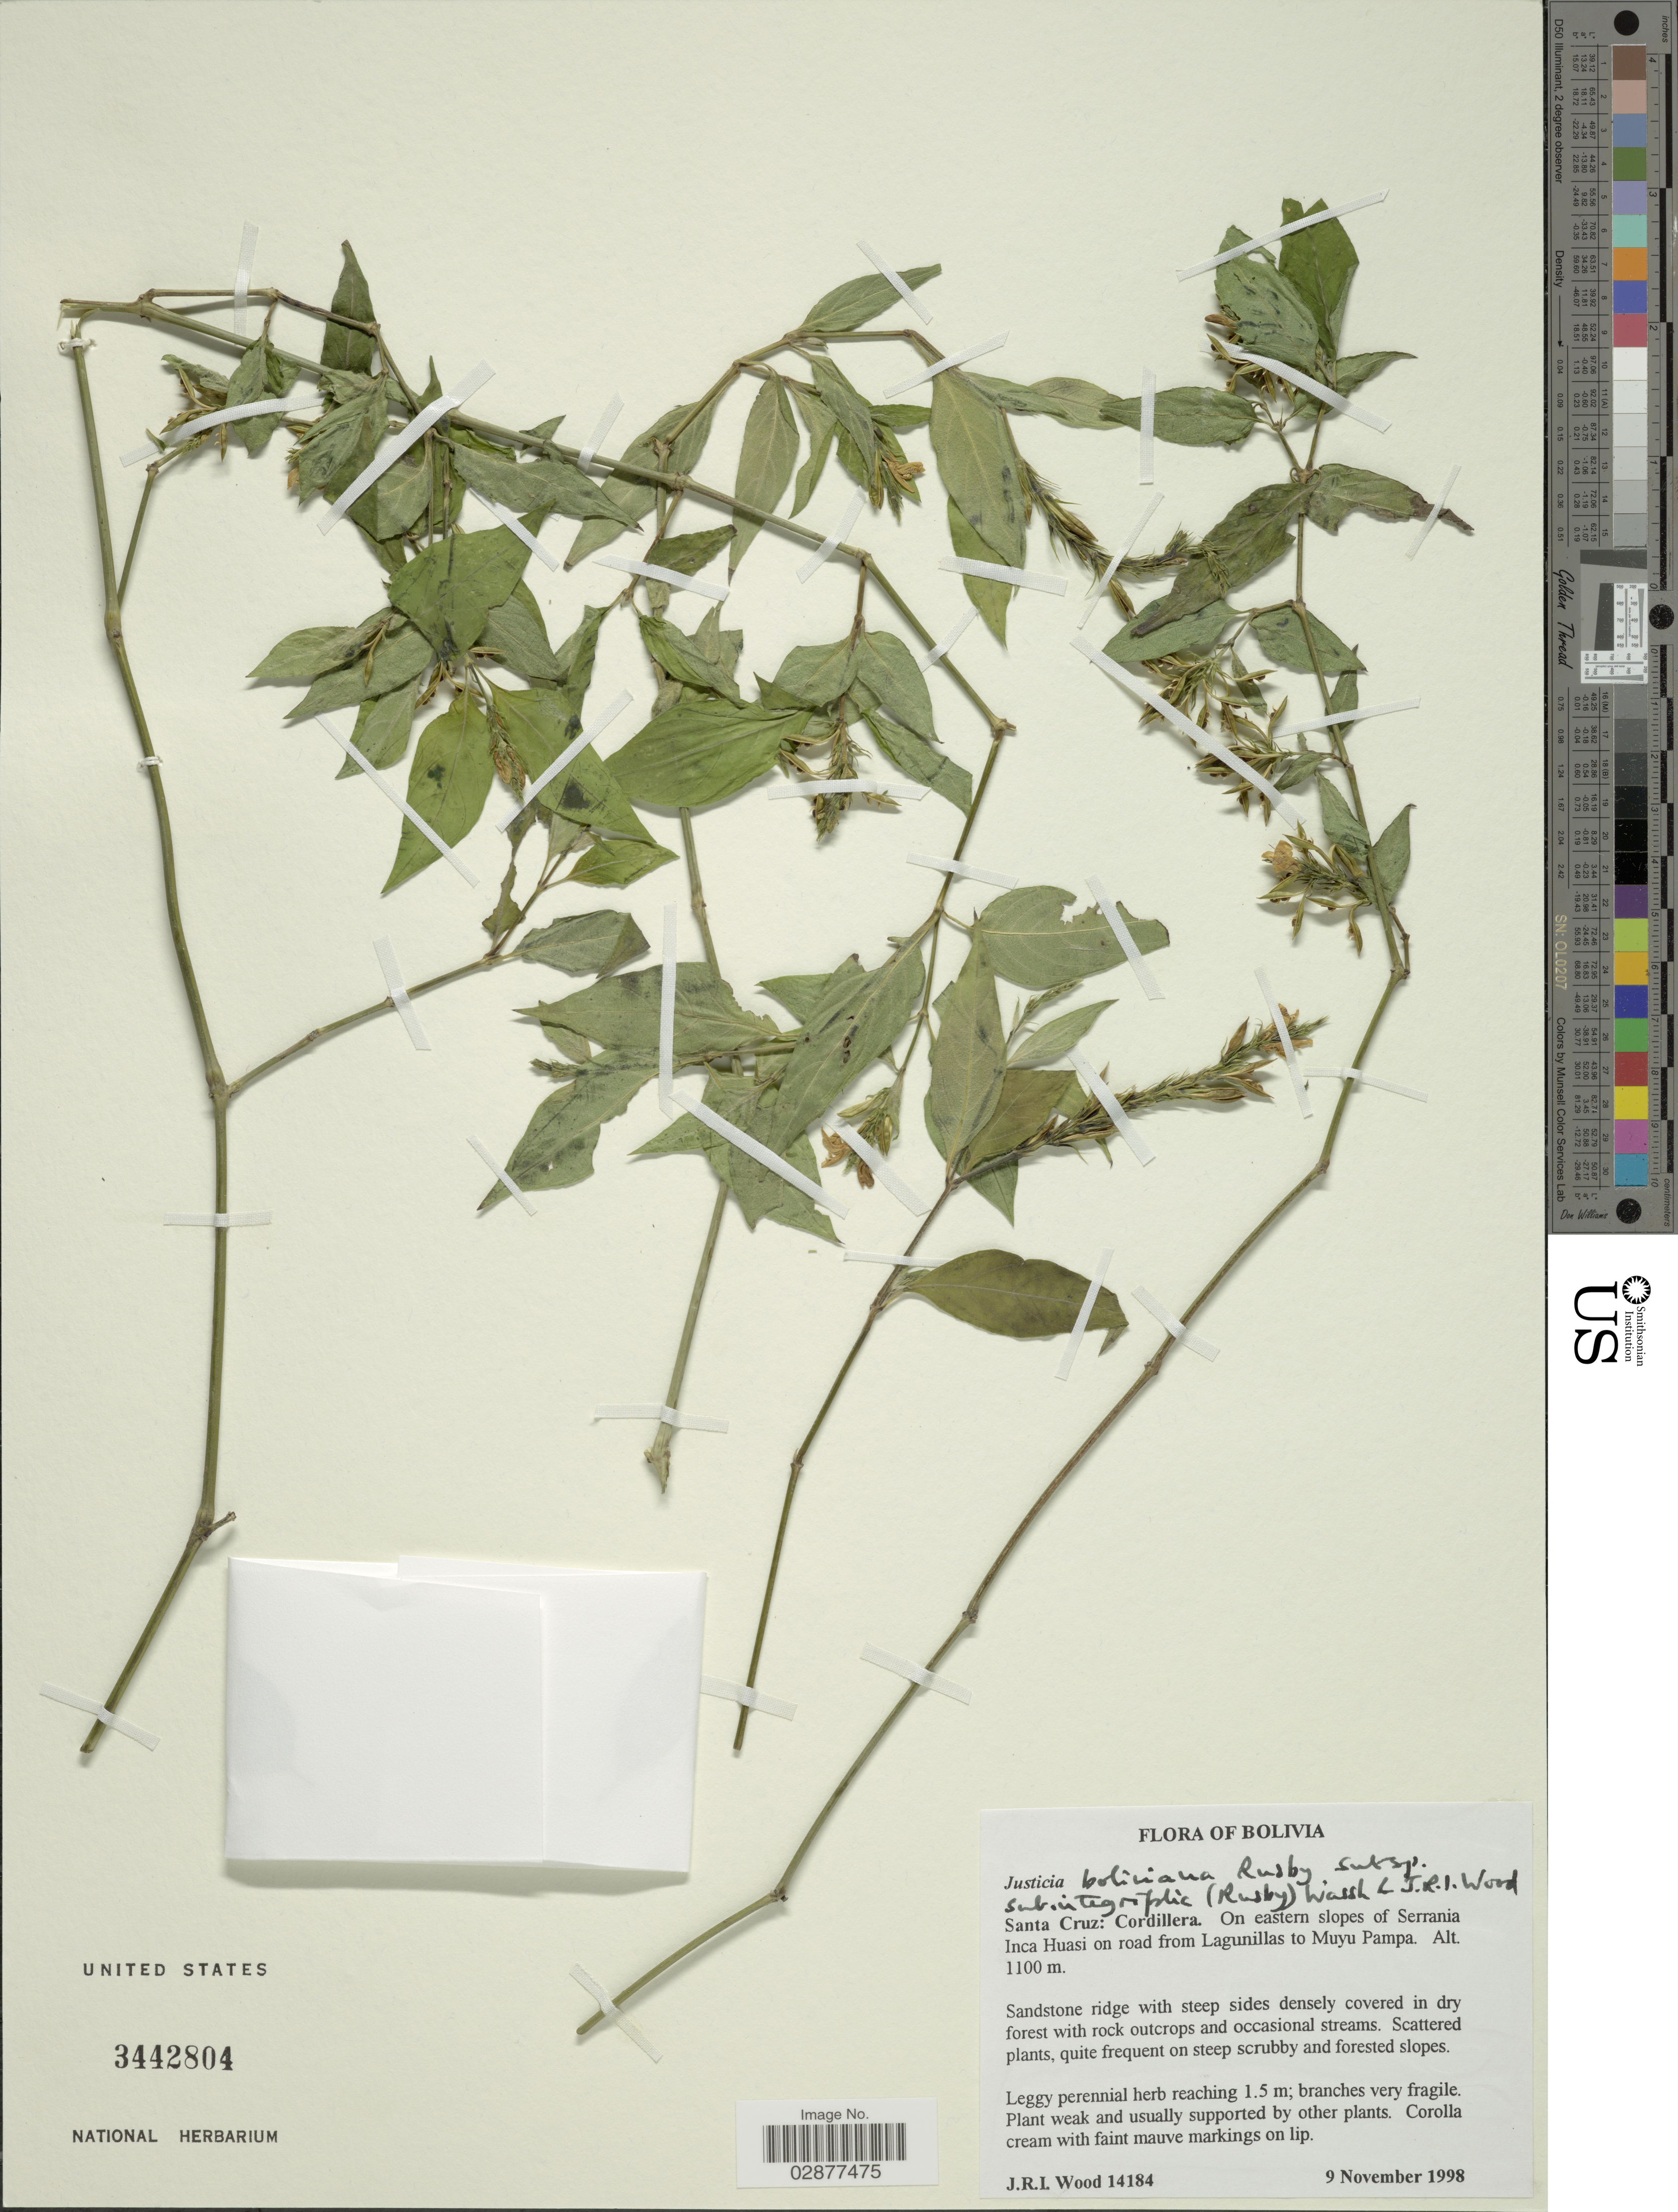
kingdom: Plantae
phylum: Tracheophyta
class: Magnoliopsida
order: Lamiales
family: Acanthaceae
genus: Justicia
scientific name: Justicia boliviana subsp. subintegrifolia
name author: (Rusby) Wassh. & J.R.I. Wood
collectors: J. R. I. Wood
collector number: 14184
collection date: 1998-11-09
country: Bolivia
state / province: Santa Cruz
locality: Cordillera. On eastern slopes of Serrania Inca Huasi on road from Lagunillas to Muyu Pampa.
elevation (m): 1100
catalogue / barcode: US 3442804